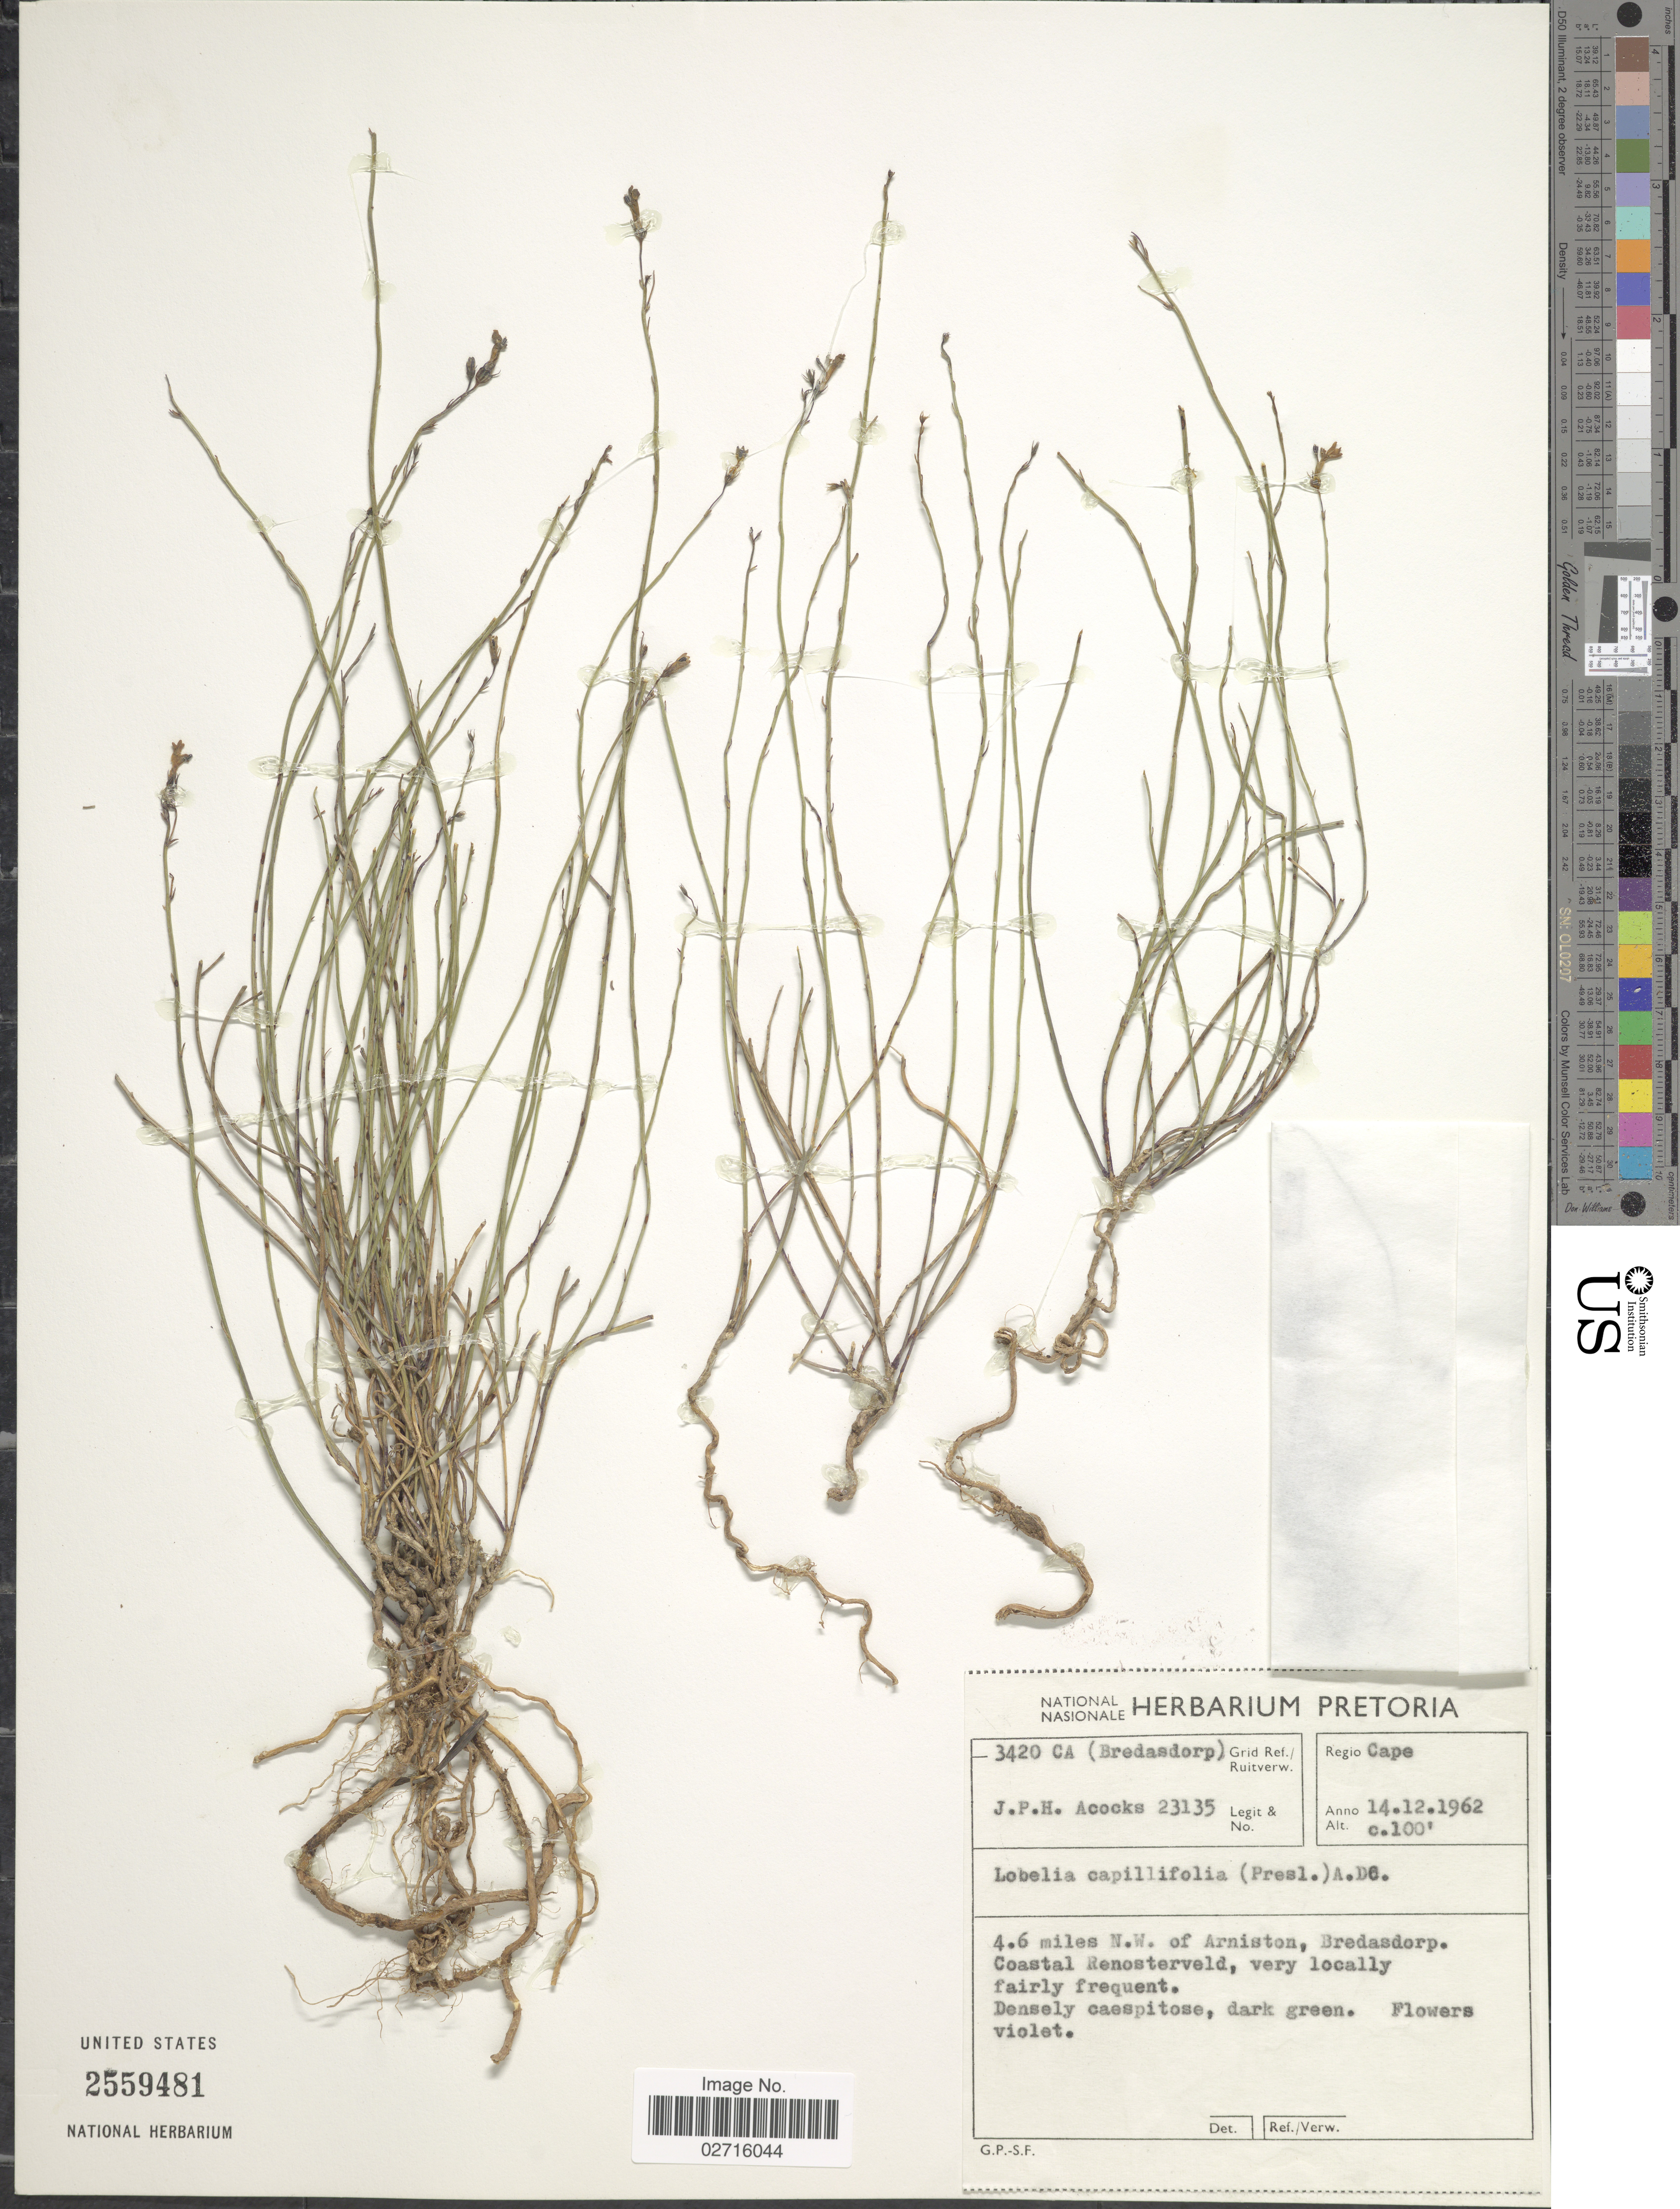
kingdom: Plantae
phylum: Tracheophyta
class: Magnoliopsida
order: Asterales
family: Campanulaceae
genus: Lobelia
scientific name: Lobelia capillifolia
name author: (C. Presl) A. DC.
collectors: J. P. Acocks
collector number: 23135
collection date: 1962-12-14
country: South Africa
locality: Regio Cape, 4.6 miles N.W. of Arniston, Bredasdorp, Coastal Renosterveld, Grid Ref. 3420 CA (Bredasdorp).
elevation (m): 30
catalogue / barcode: US 2559481